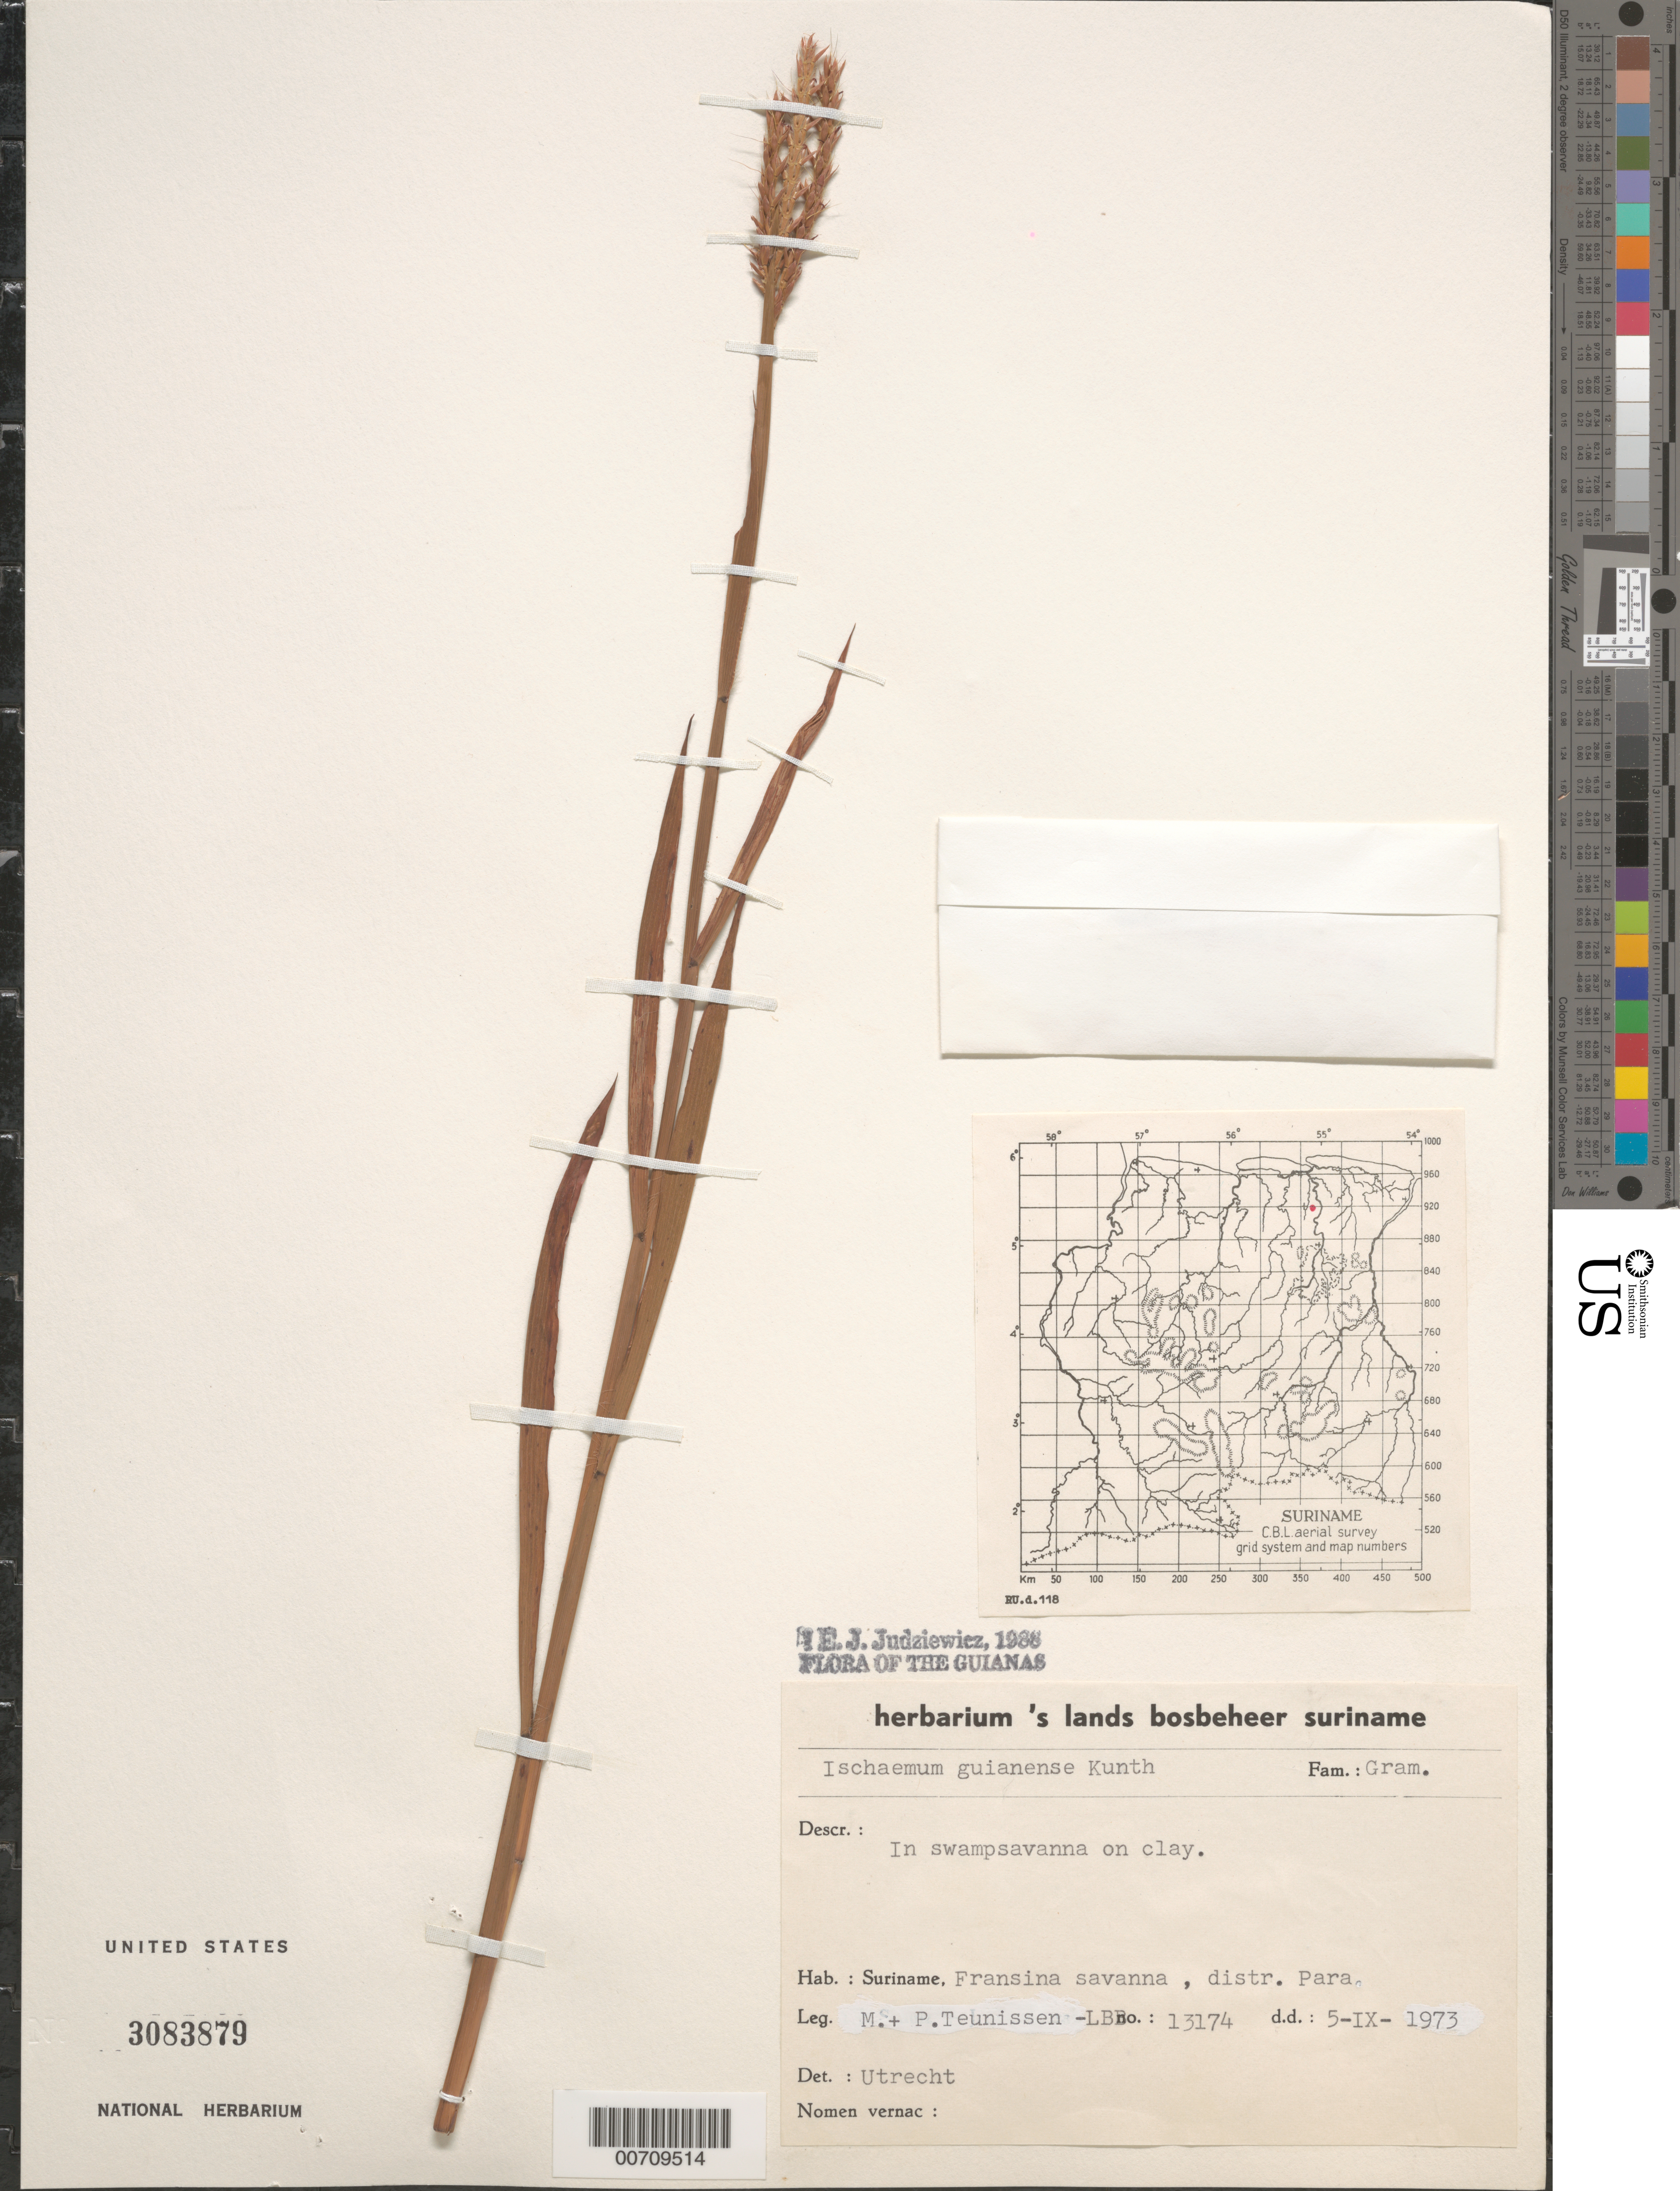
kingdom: Plantae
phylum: Tracheophyta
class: Liliopsida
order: Poales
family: Poaceae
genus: Ischaemum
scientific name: Ischaemum guianense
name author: Kunth ex Hack.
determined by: Judziewicz, E. J.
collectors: P. Teunissen & M. Teunissen-werkhoven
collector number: LBB 13174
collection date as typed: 5-Sep-73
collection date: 1973-09-05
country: Suriname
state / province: Para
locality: Fransina savanna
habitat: In swamp savanna on clay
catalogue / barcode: US 3083879